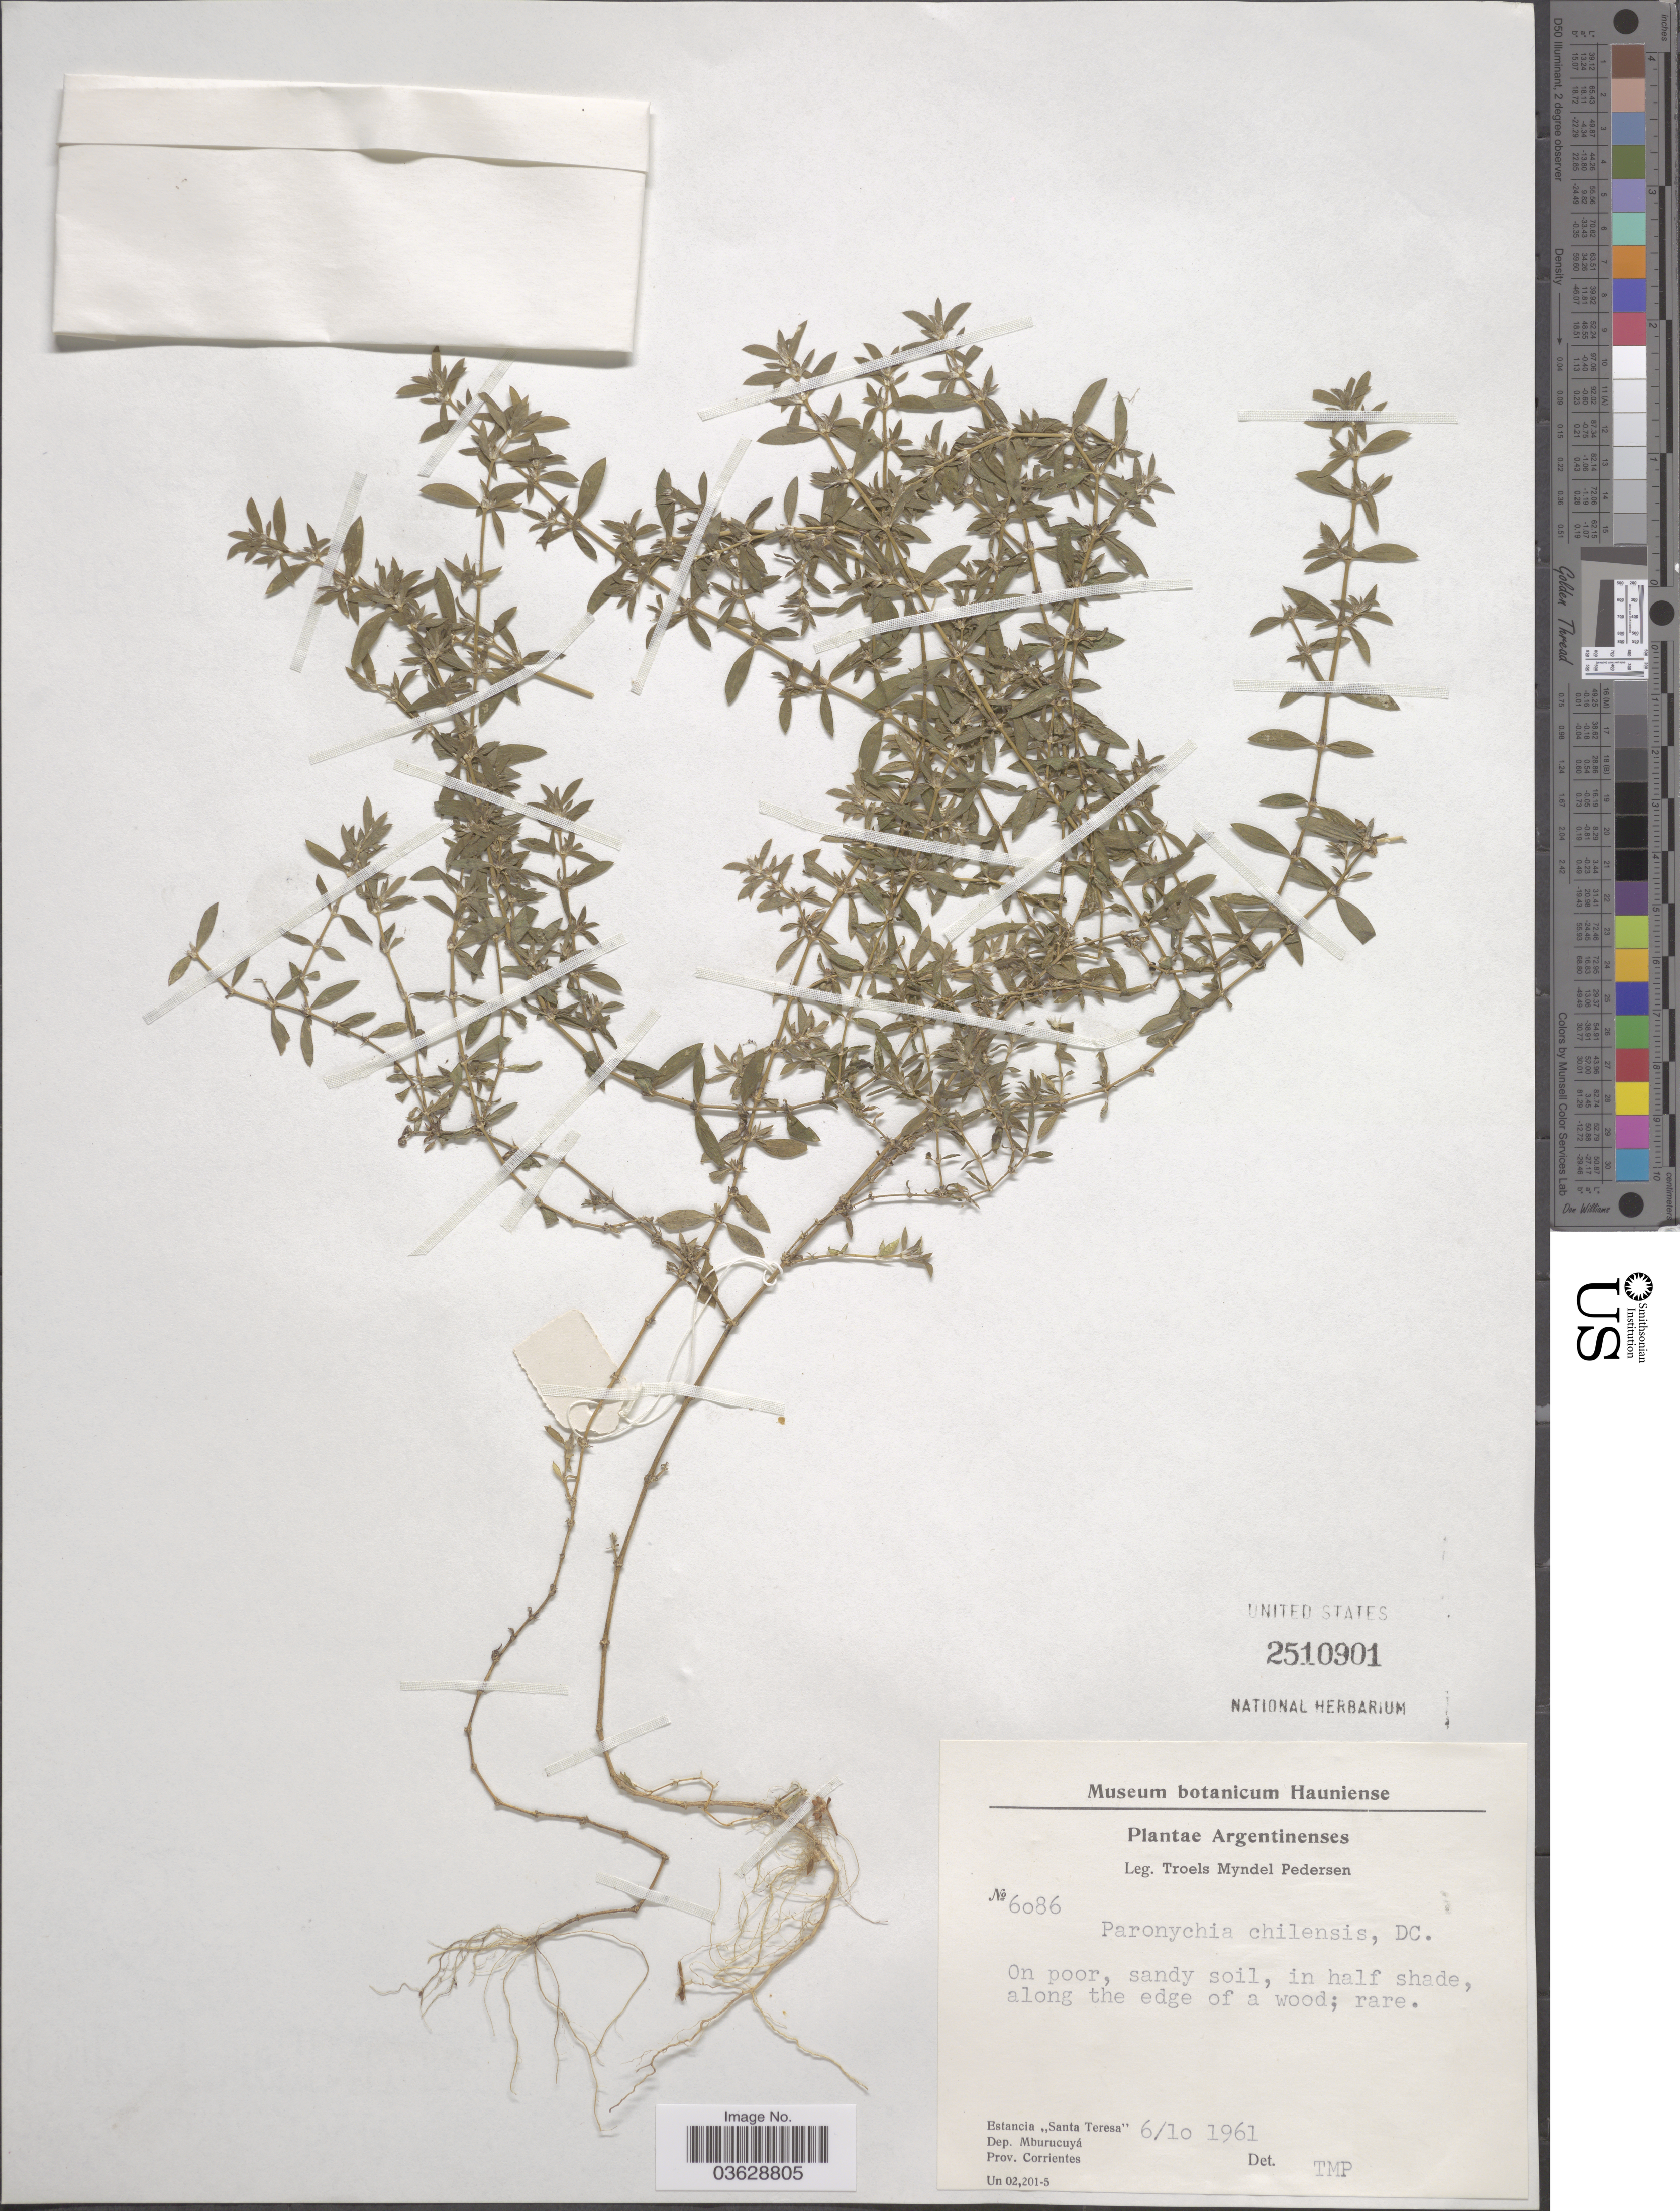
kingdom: Plantae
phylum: Tracheophyta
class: Magnoliopsida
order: Caryophyllales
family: Caryophyllaceae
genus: Paronychia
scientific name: Paronychia communis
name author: Cambess.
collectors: T. Pederson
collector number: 6086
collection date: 1961-10-06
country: Argentina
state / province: Corrientes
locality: Estancia "Santa Teresa" Dep. Mburucuyá.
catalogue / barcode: US 2510901